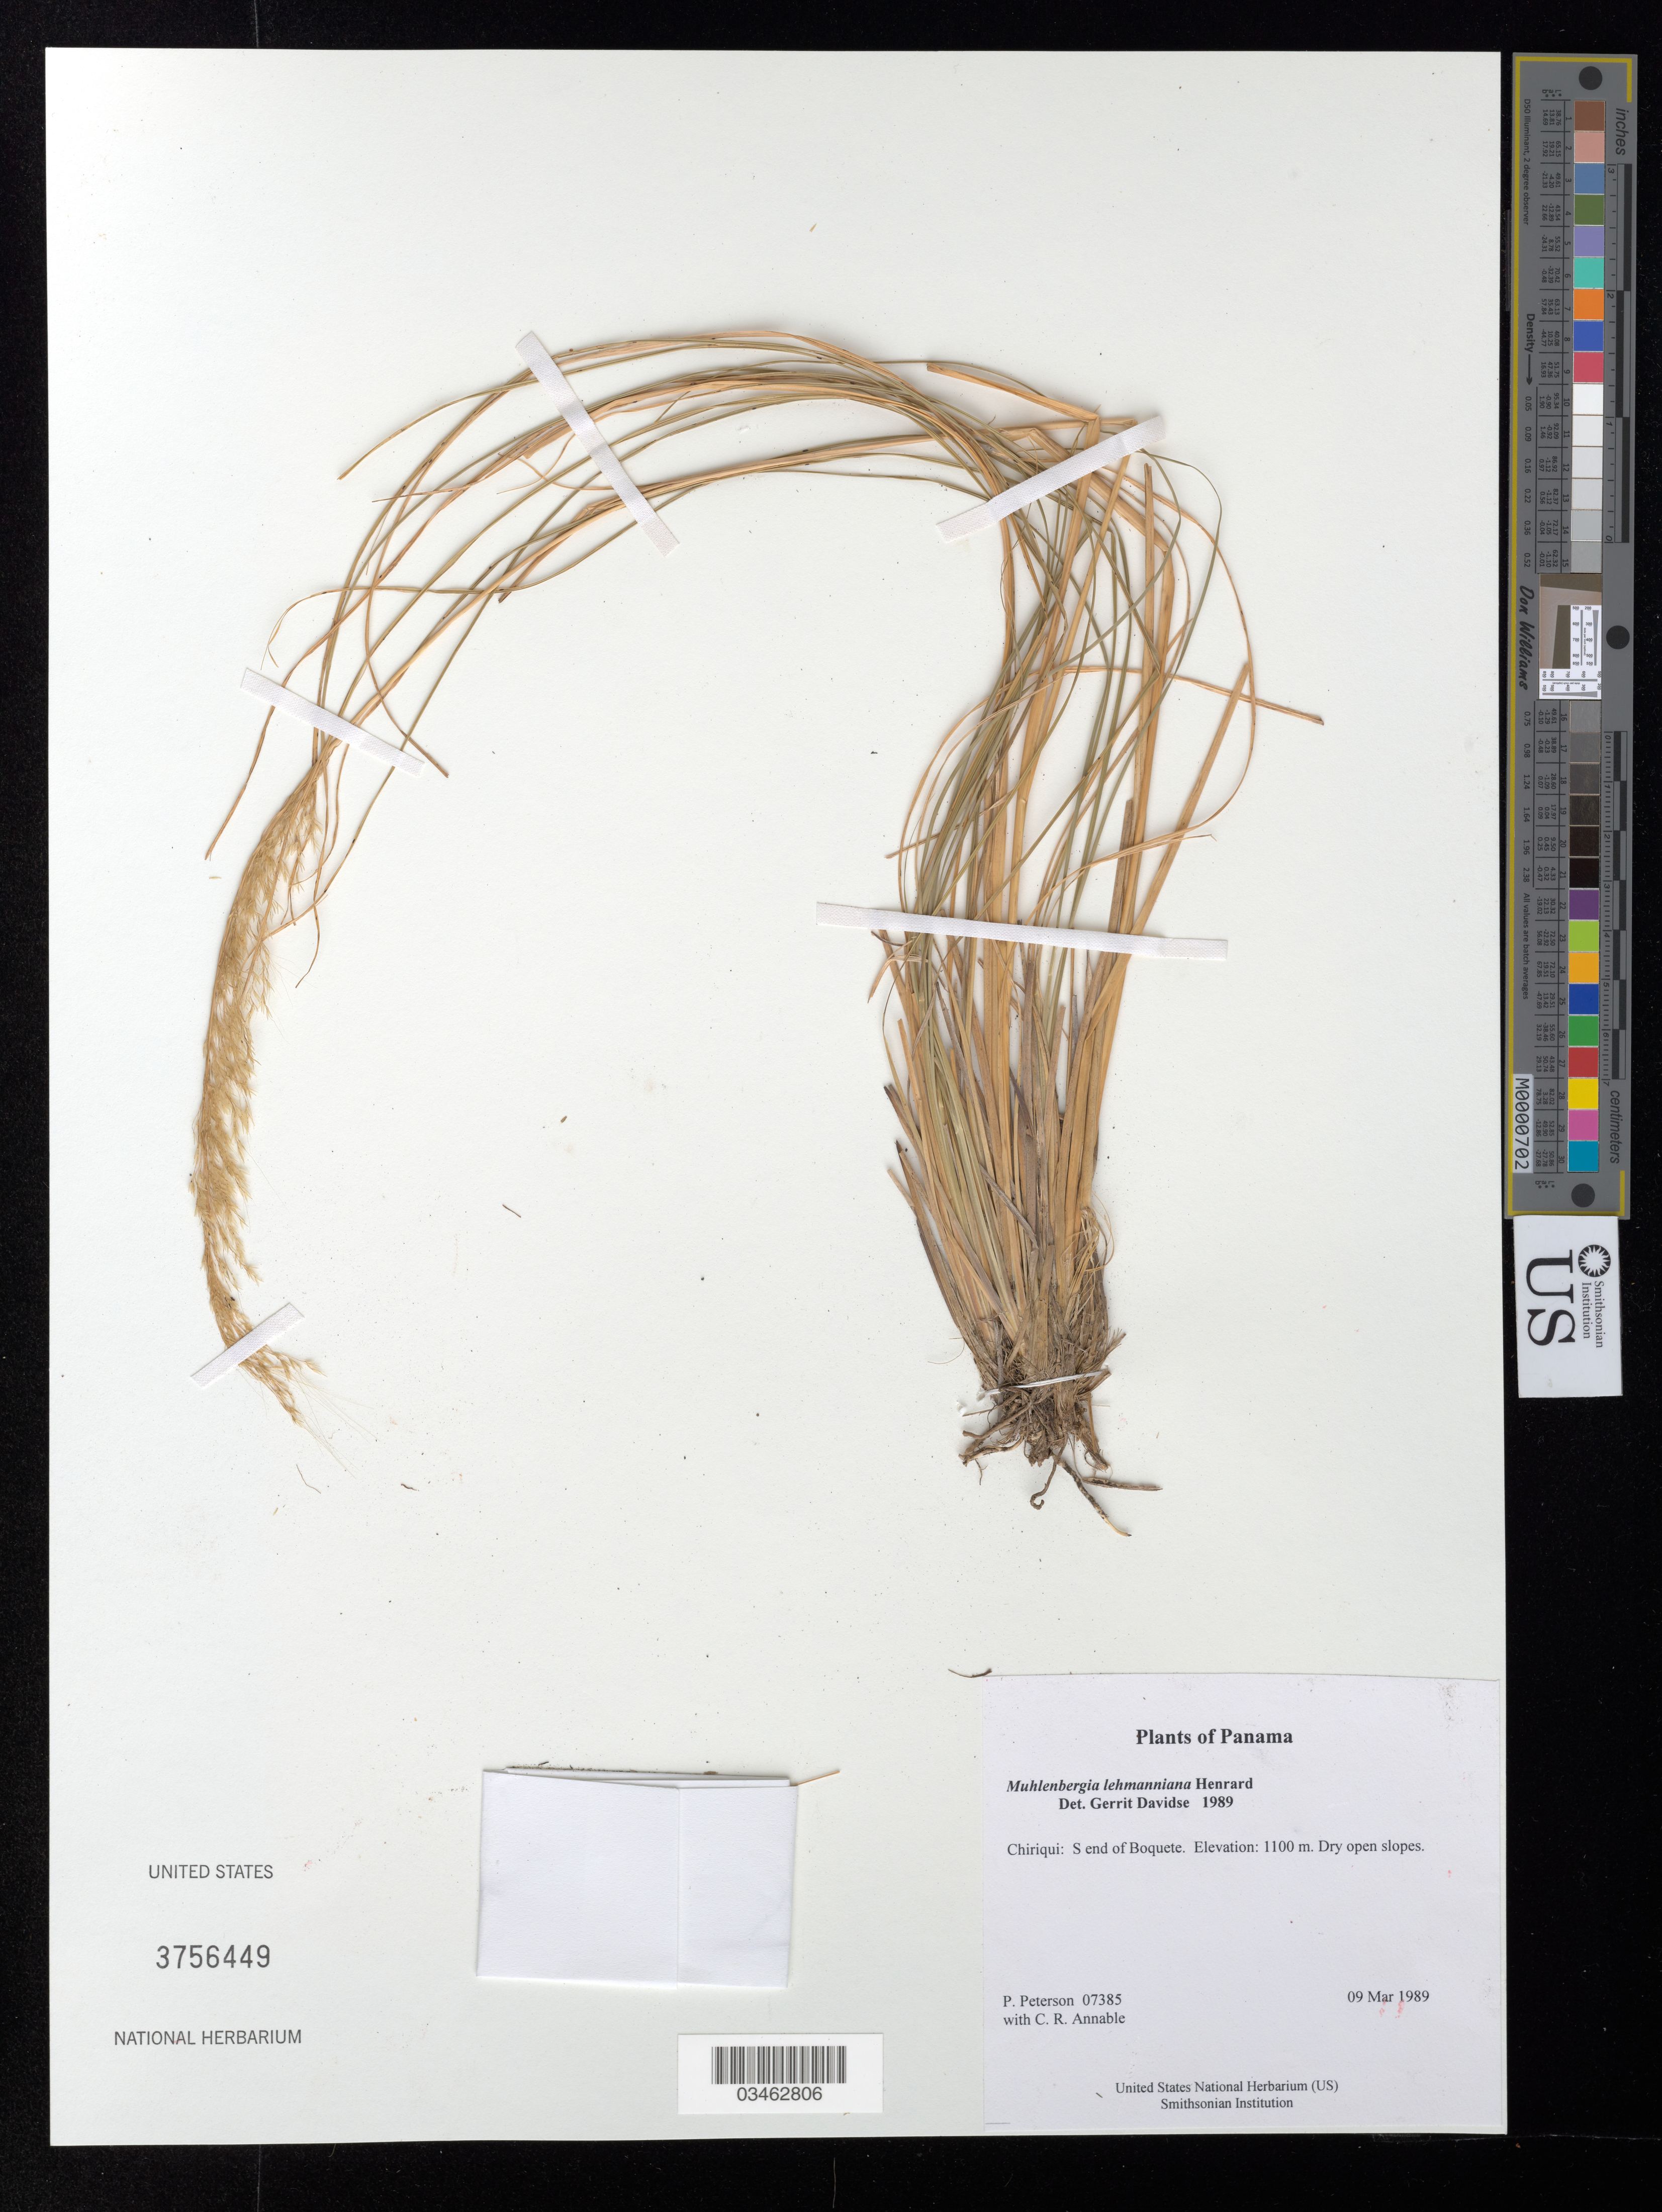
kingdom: Plantae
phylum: Tracheophyta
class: Liliopsida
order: Poales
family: Poaceae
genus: Muhlenbergia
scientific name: Muhlenbergia lehmanniana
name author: Henr.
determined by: Davidse, Gerrit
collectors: P. M. Peterson & C. R. Annable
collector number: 07385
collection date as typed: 09 Mar 1989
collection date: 1989-03-09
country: Panama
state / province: Chiriqui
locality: S end of Boquete.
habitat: Dry open slopes.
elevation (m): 1100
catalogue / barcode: US 3756449